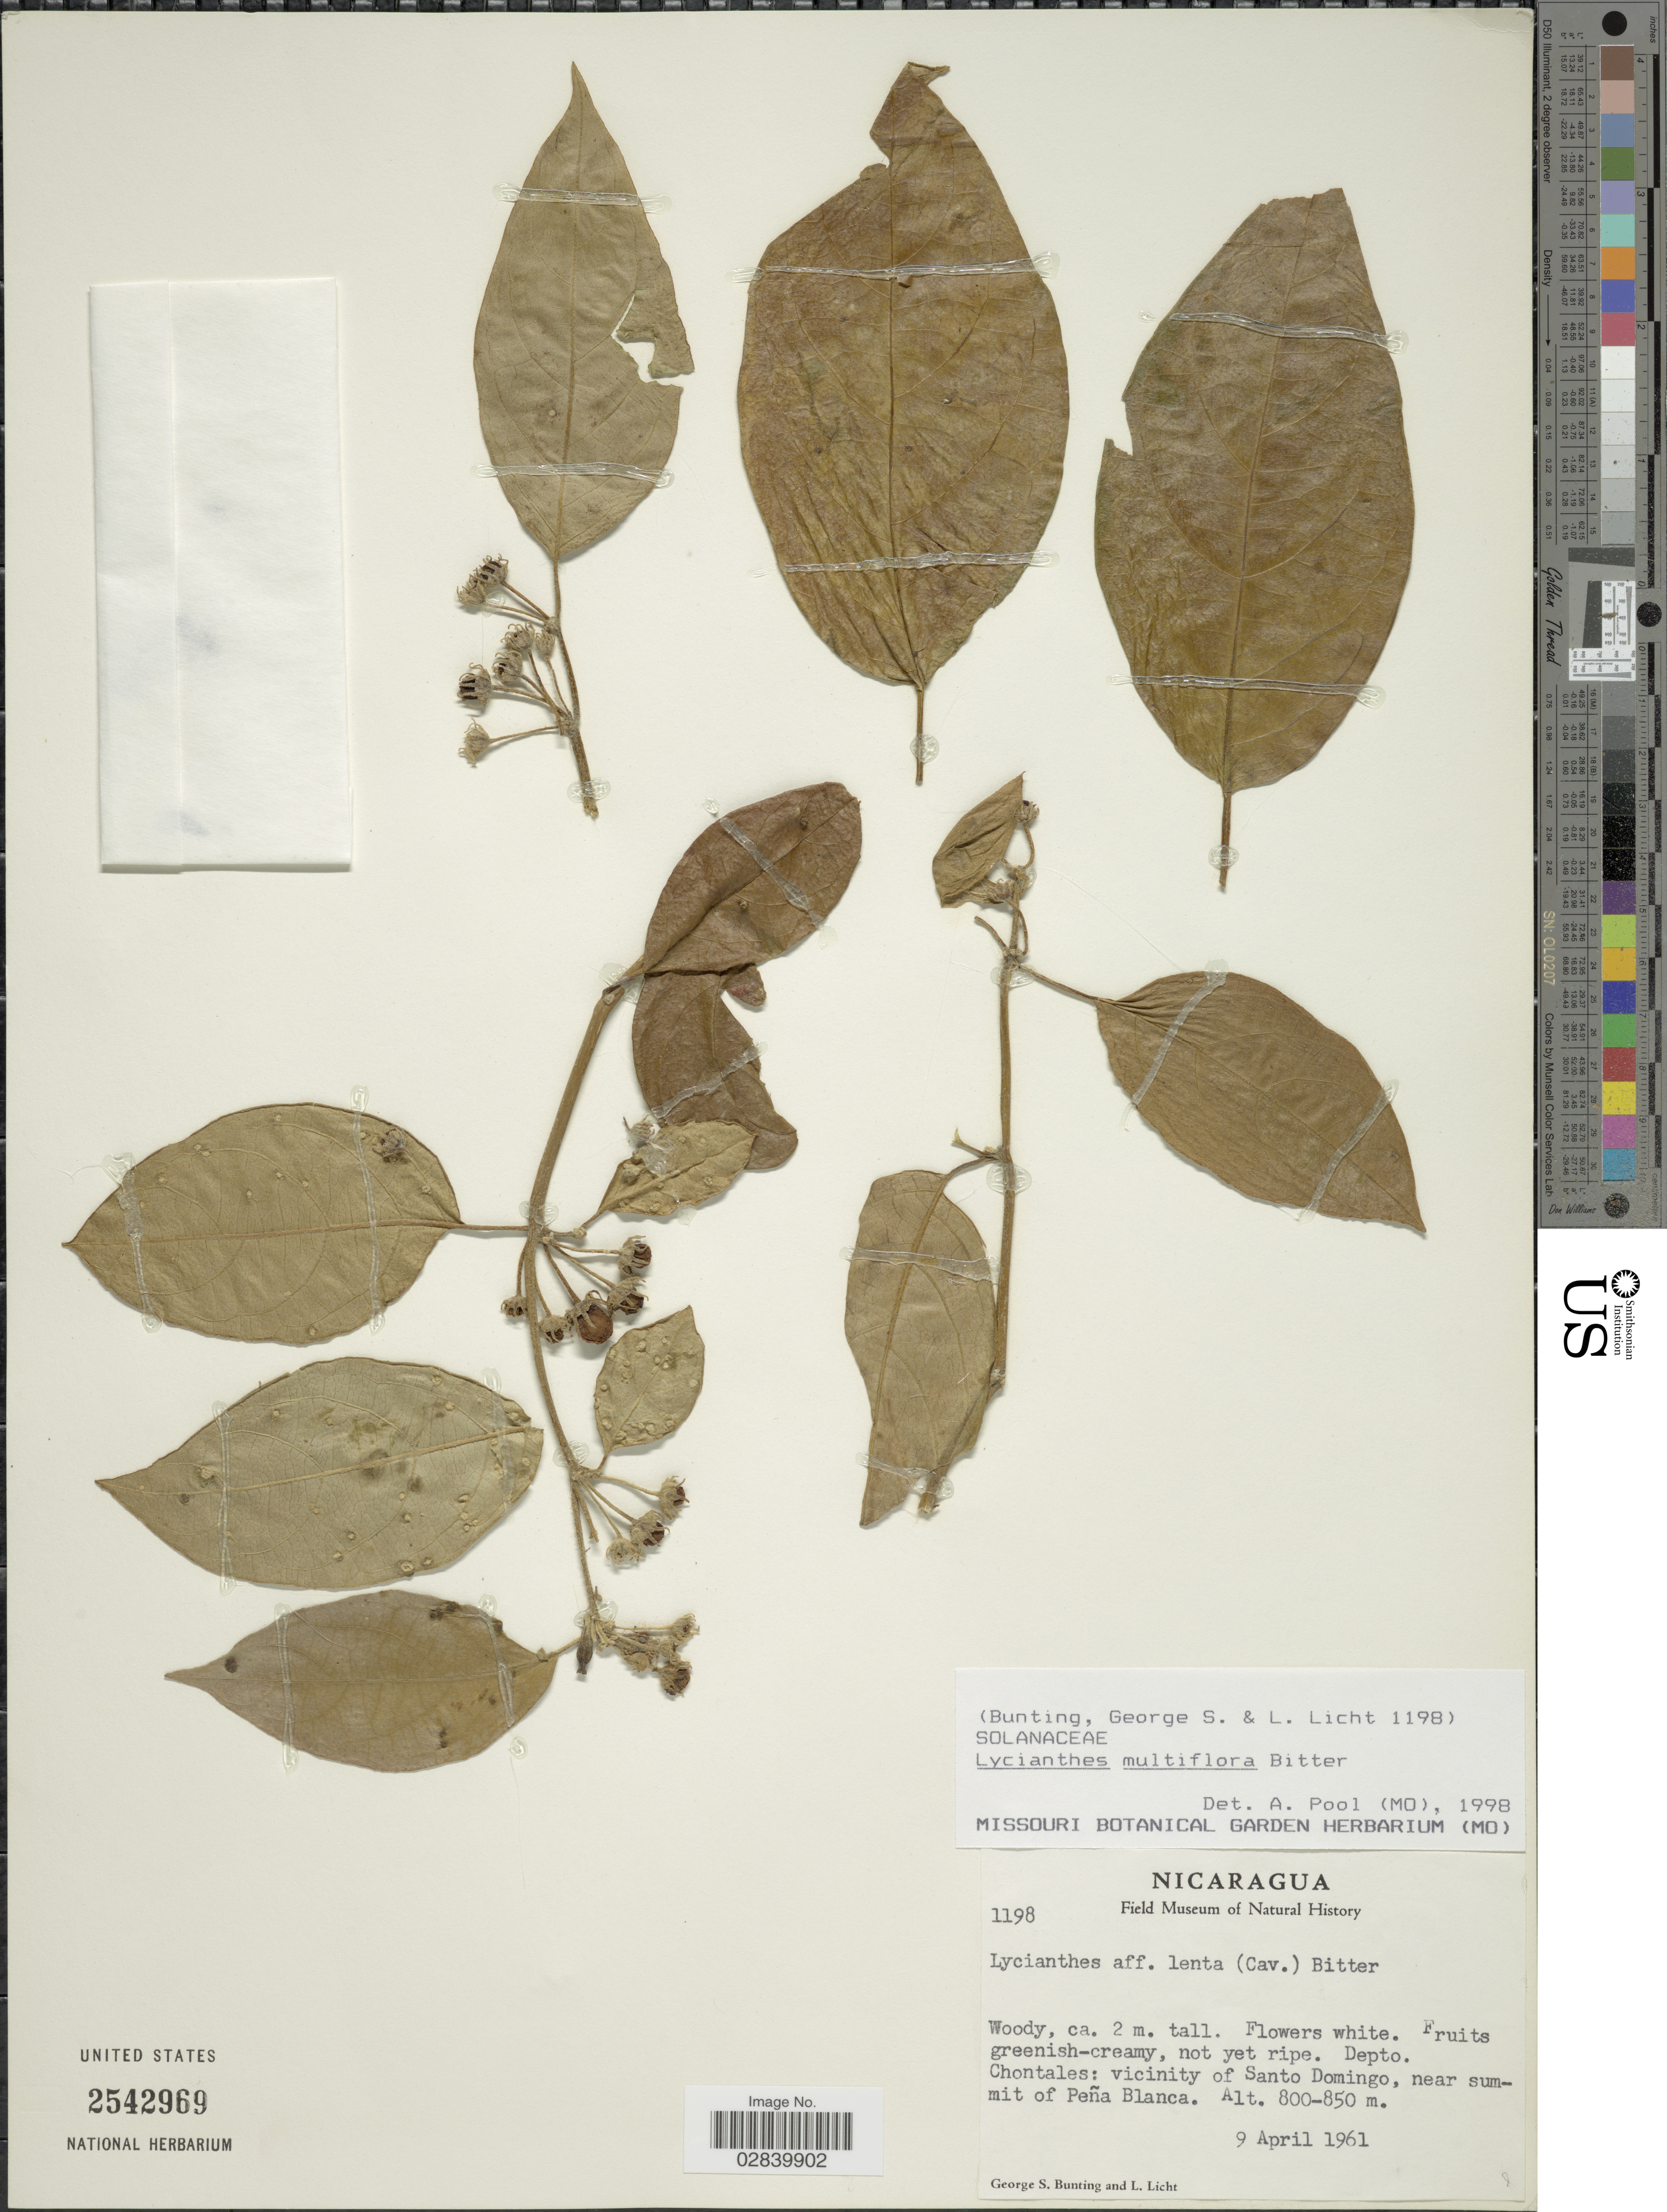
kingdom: Plantae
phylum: Tracheophyta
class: Magnoliopsida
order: Solanales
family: Solanaceae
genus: Lycianthes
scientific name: Lycianthes multiflora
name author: Bitter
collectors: G. S. Bunting & L. Licht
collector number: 1198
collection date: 1961-04-09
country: Nicaragua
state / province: Chontales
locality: Depto. Chontales: vicinity of Santo Domingo, near summit of Peña Blanca.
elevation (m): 800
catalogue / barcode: US 2542969